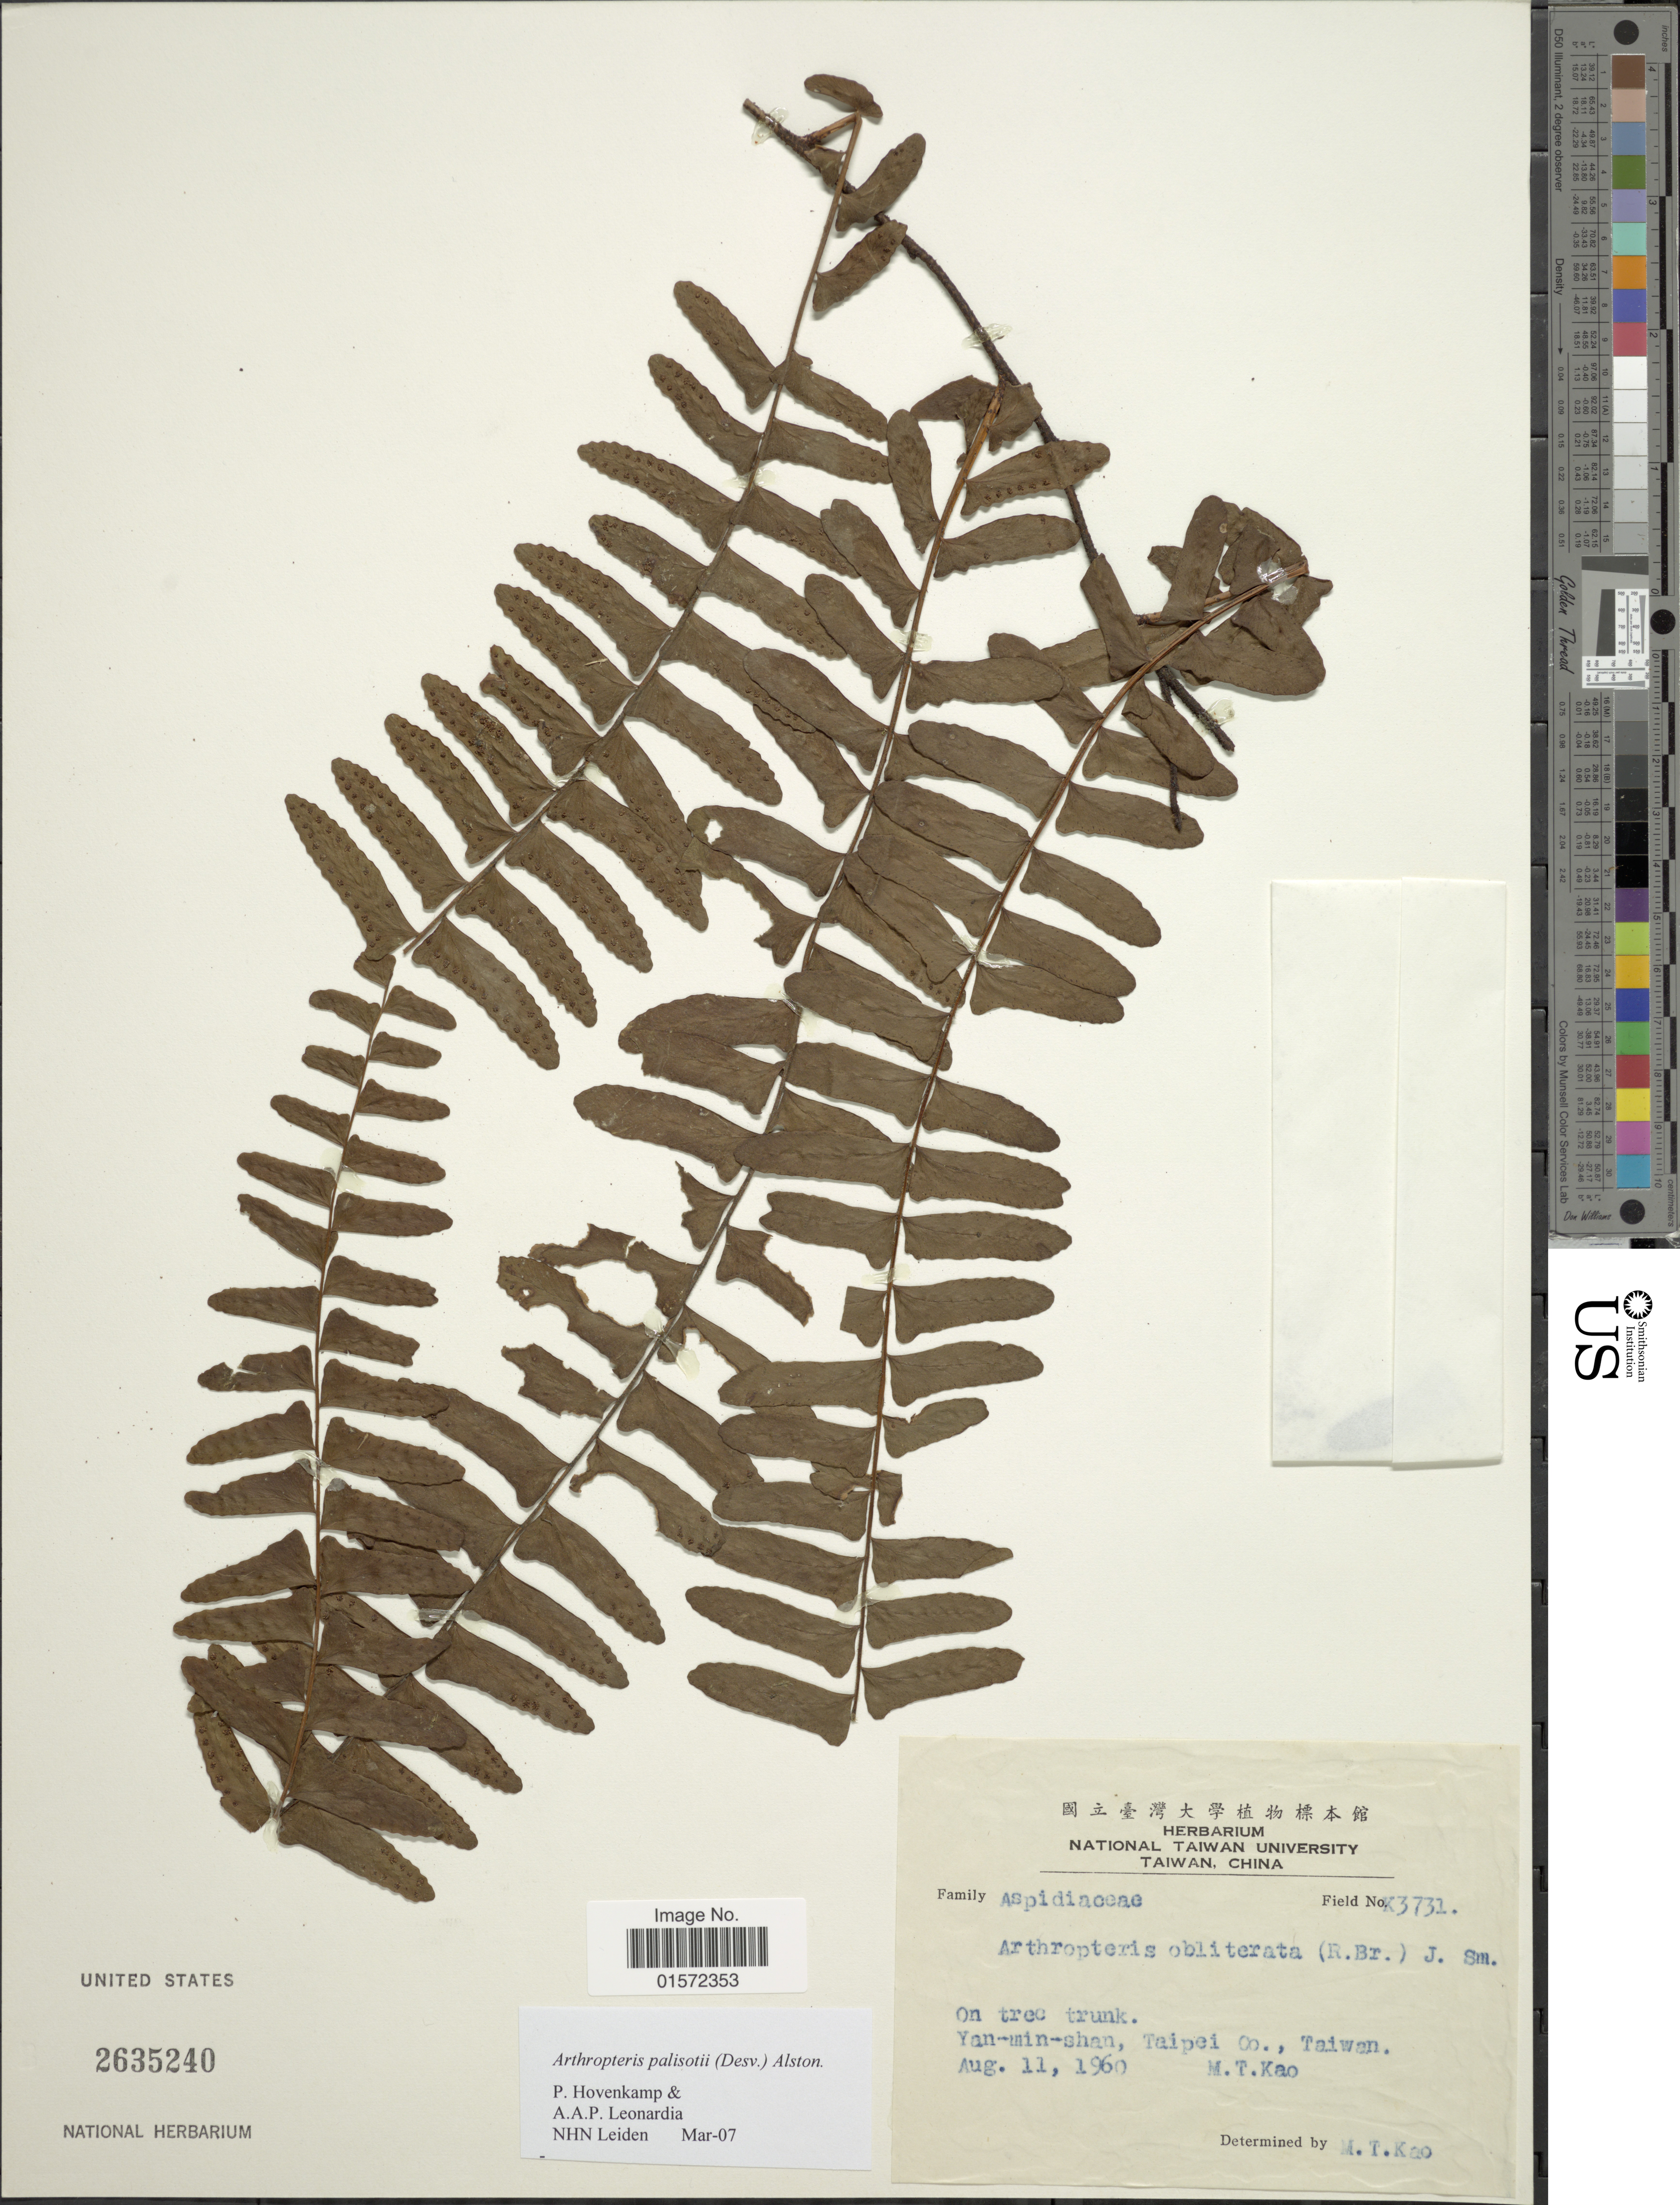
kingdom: Plantae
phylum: Tracheophyta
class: Polypodiopsida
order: Polypodiales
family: Tectariaceae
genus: Arthropteris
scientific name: Arthropteris palisotii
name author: (Desv.) Alston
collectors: M. T. Kao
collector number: K3731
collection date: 1960-08-11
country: Taiwan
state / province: Taipei City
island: Taiwan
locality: Yan-min-shan, Taipei Co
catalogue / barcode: US 2635240